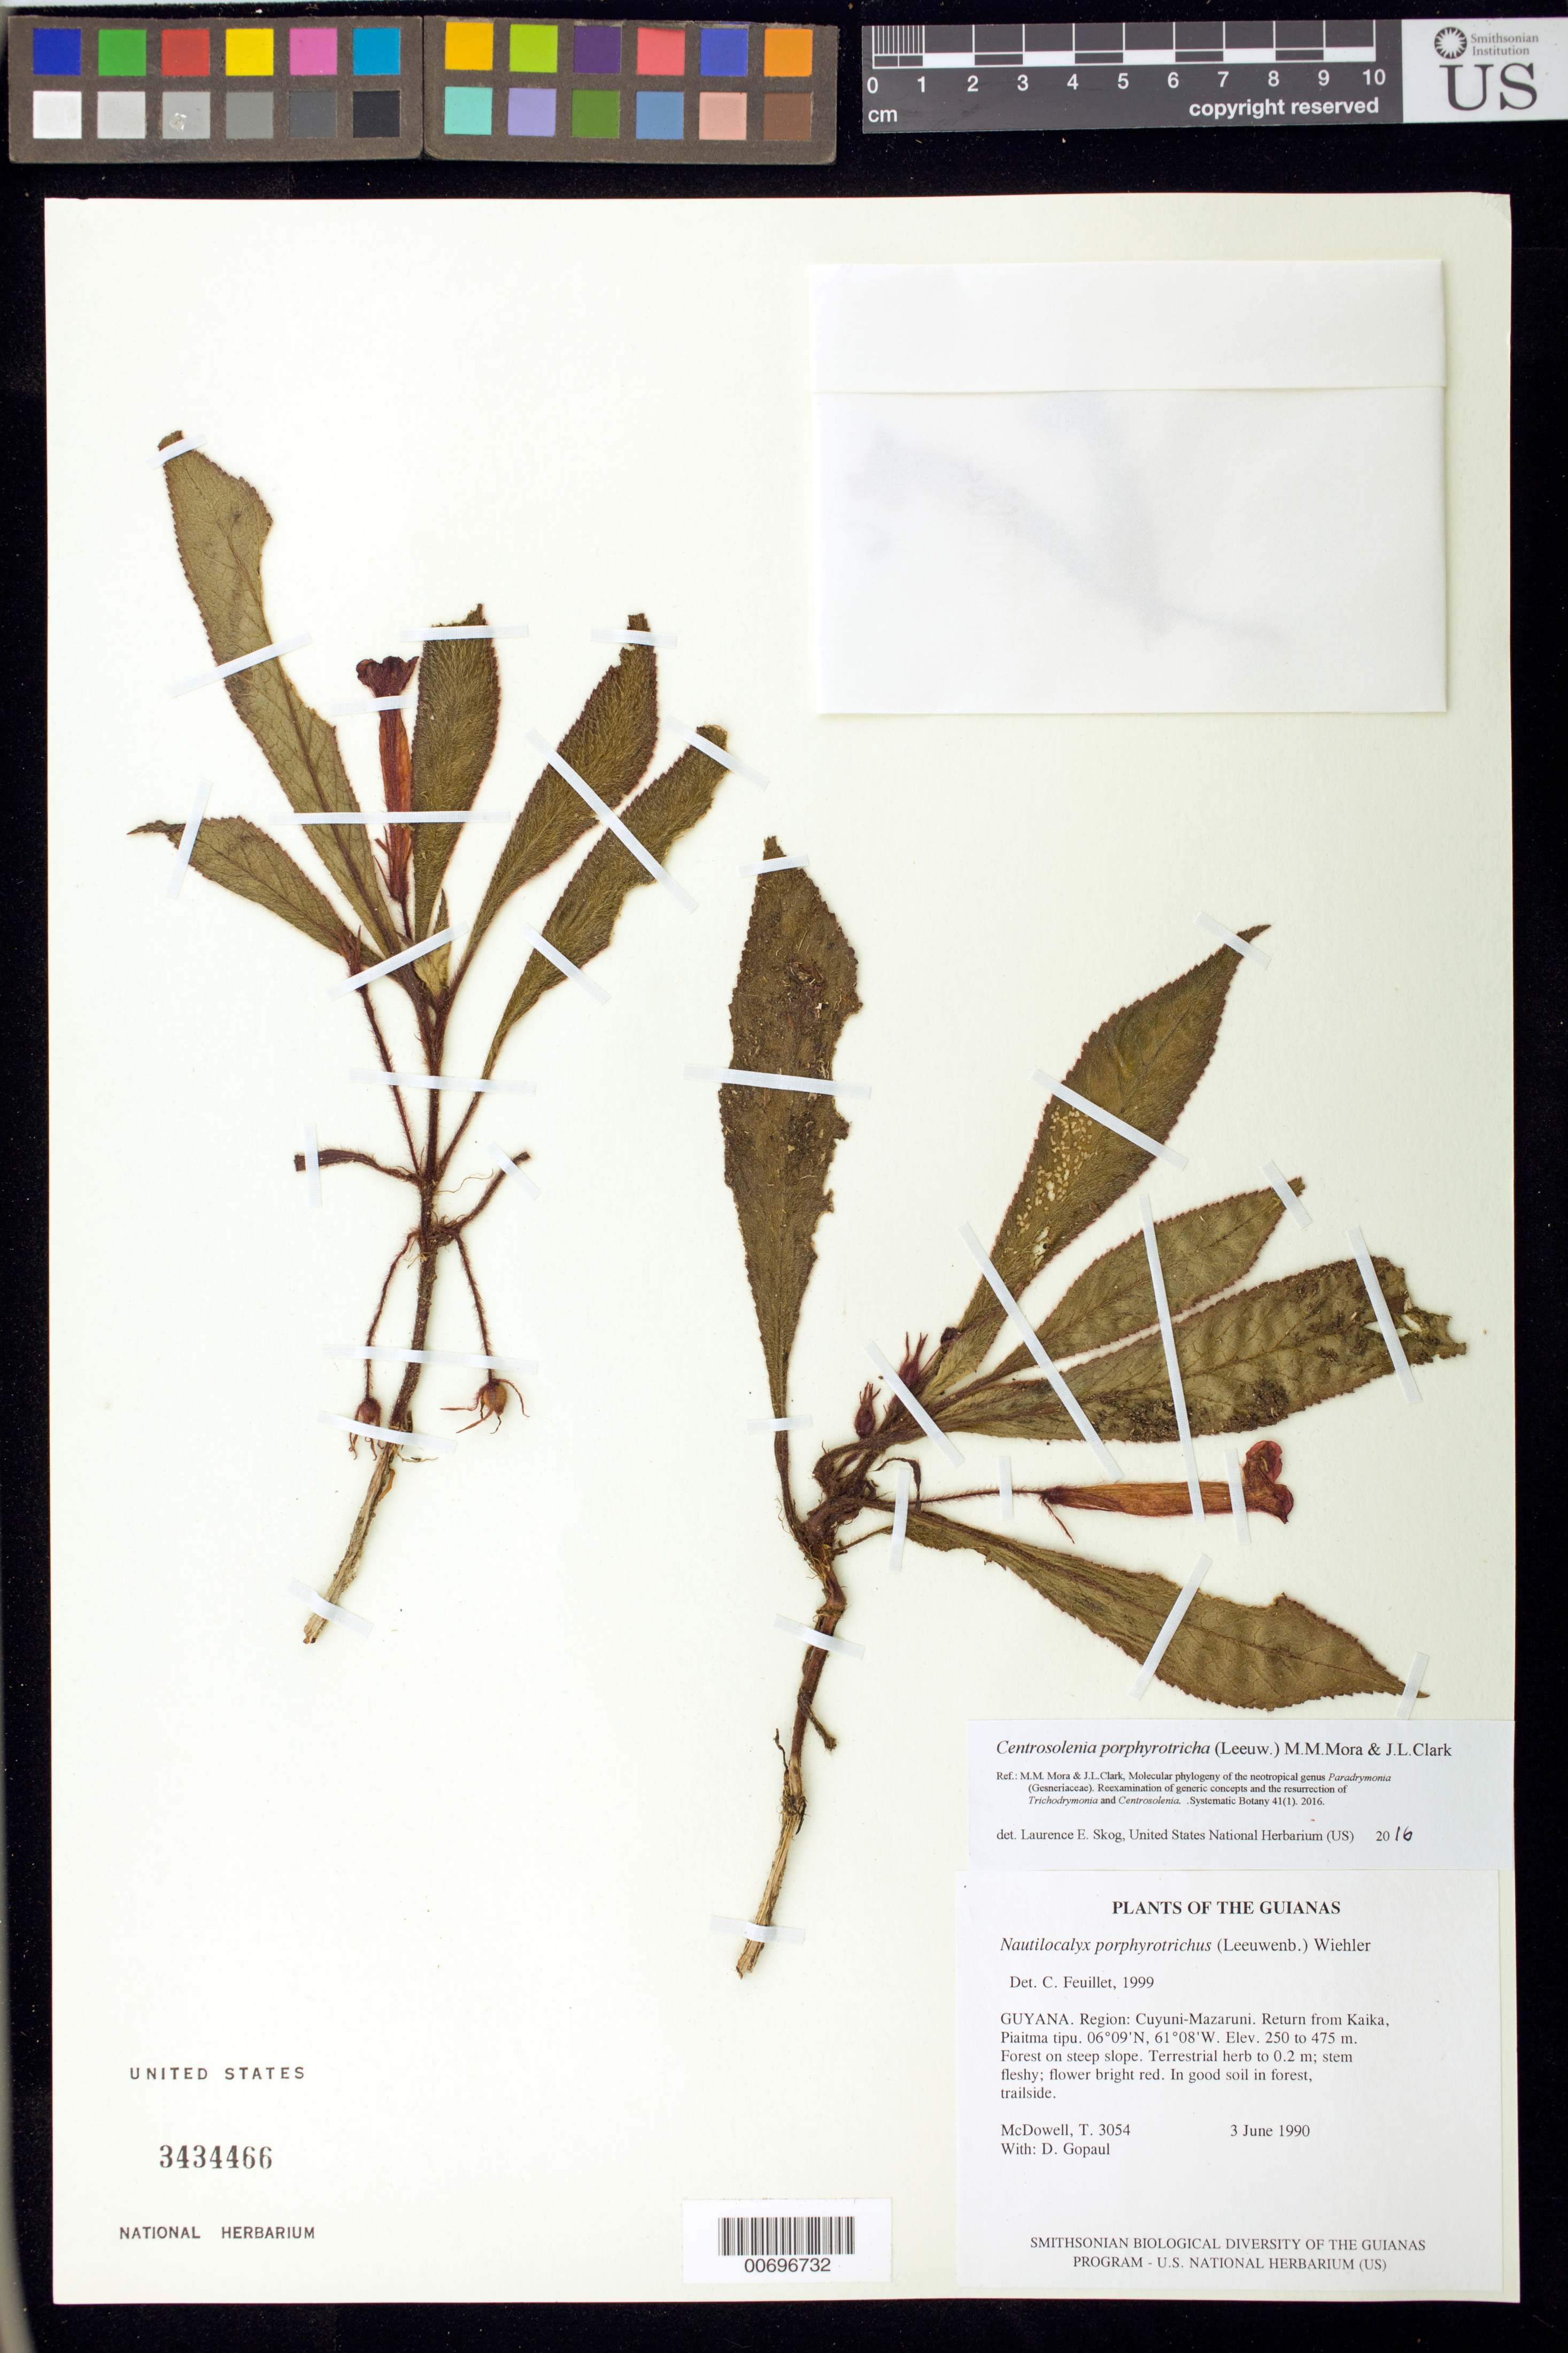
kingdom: Plantae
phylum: Tracheophyta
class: Magnoliopsida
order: Lamiales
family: Gesneriaceae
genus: Centrosolenia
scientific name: Centrosolenia porphyrotricha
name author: (Leeuw.) M.M. Mora & J.L. Clark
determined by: Skog, Laurence E.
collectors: T. McDowell, D. Hughs & D. Gopaul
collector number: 3054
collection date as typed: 03 Jun 1990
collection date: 1990-06-03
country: Guyana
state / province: Cuyuni-Mazaruni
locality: Return from Kaikan, Piaitma tipu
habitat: Forest on steep slope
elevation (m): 250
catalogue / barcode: US 3434466